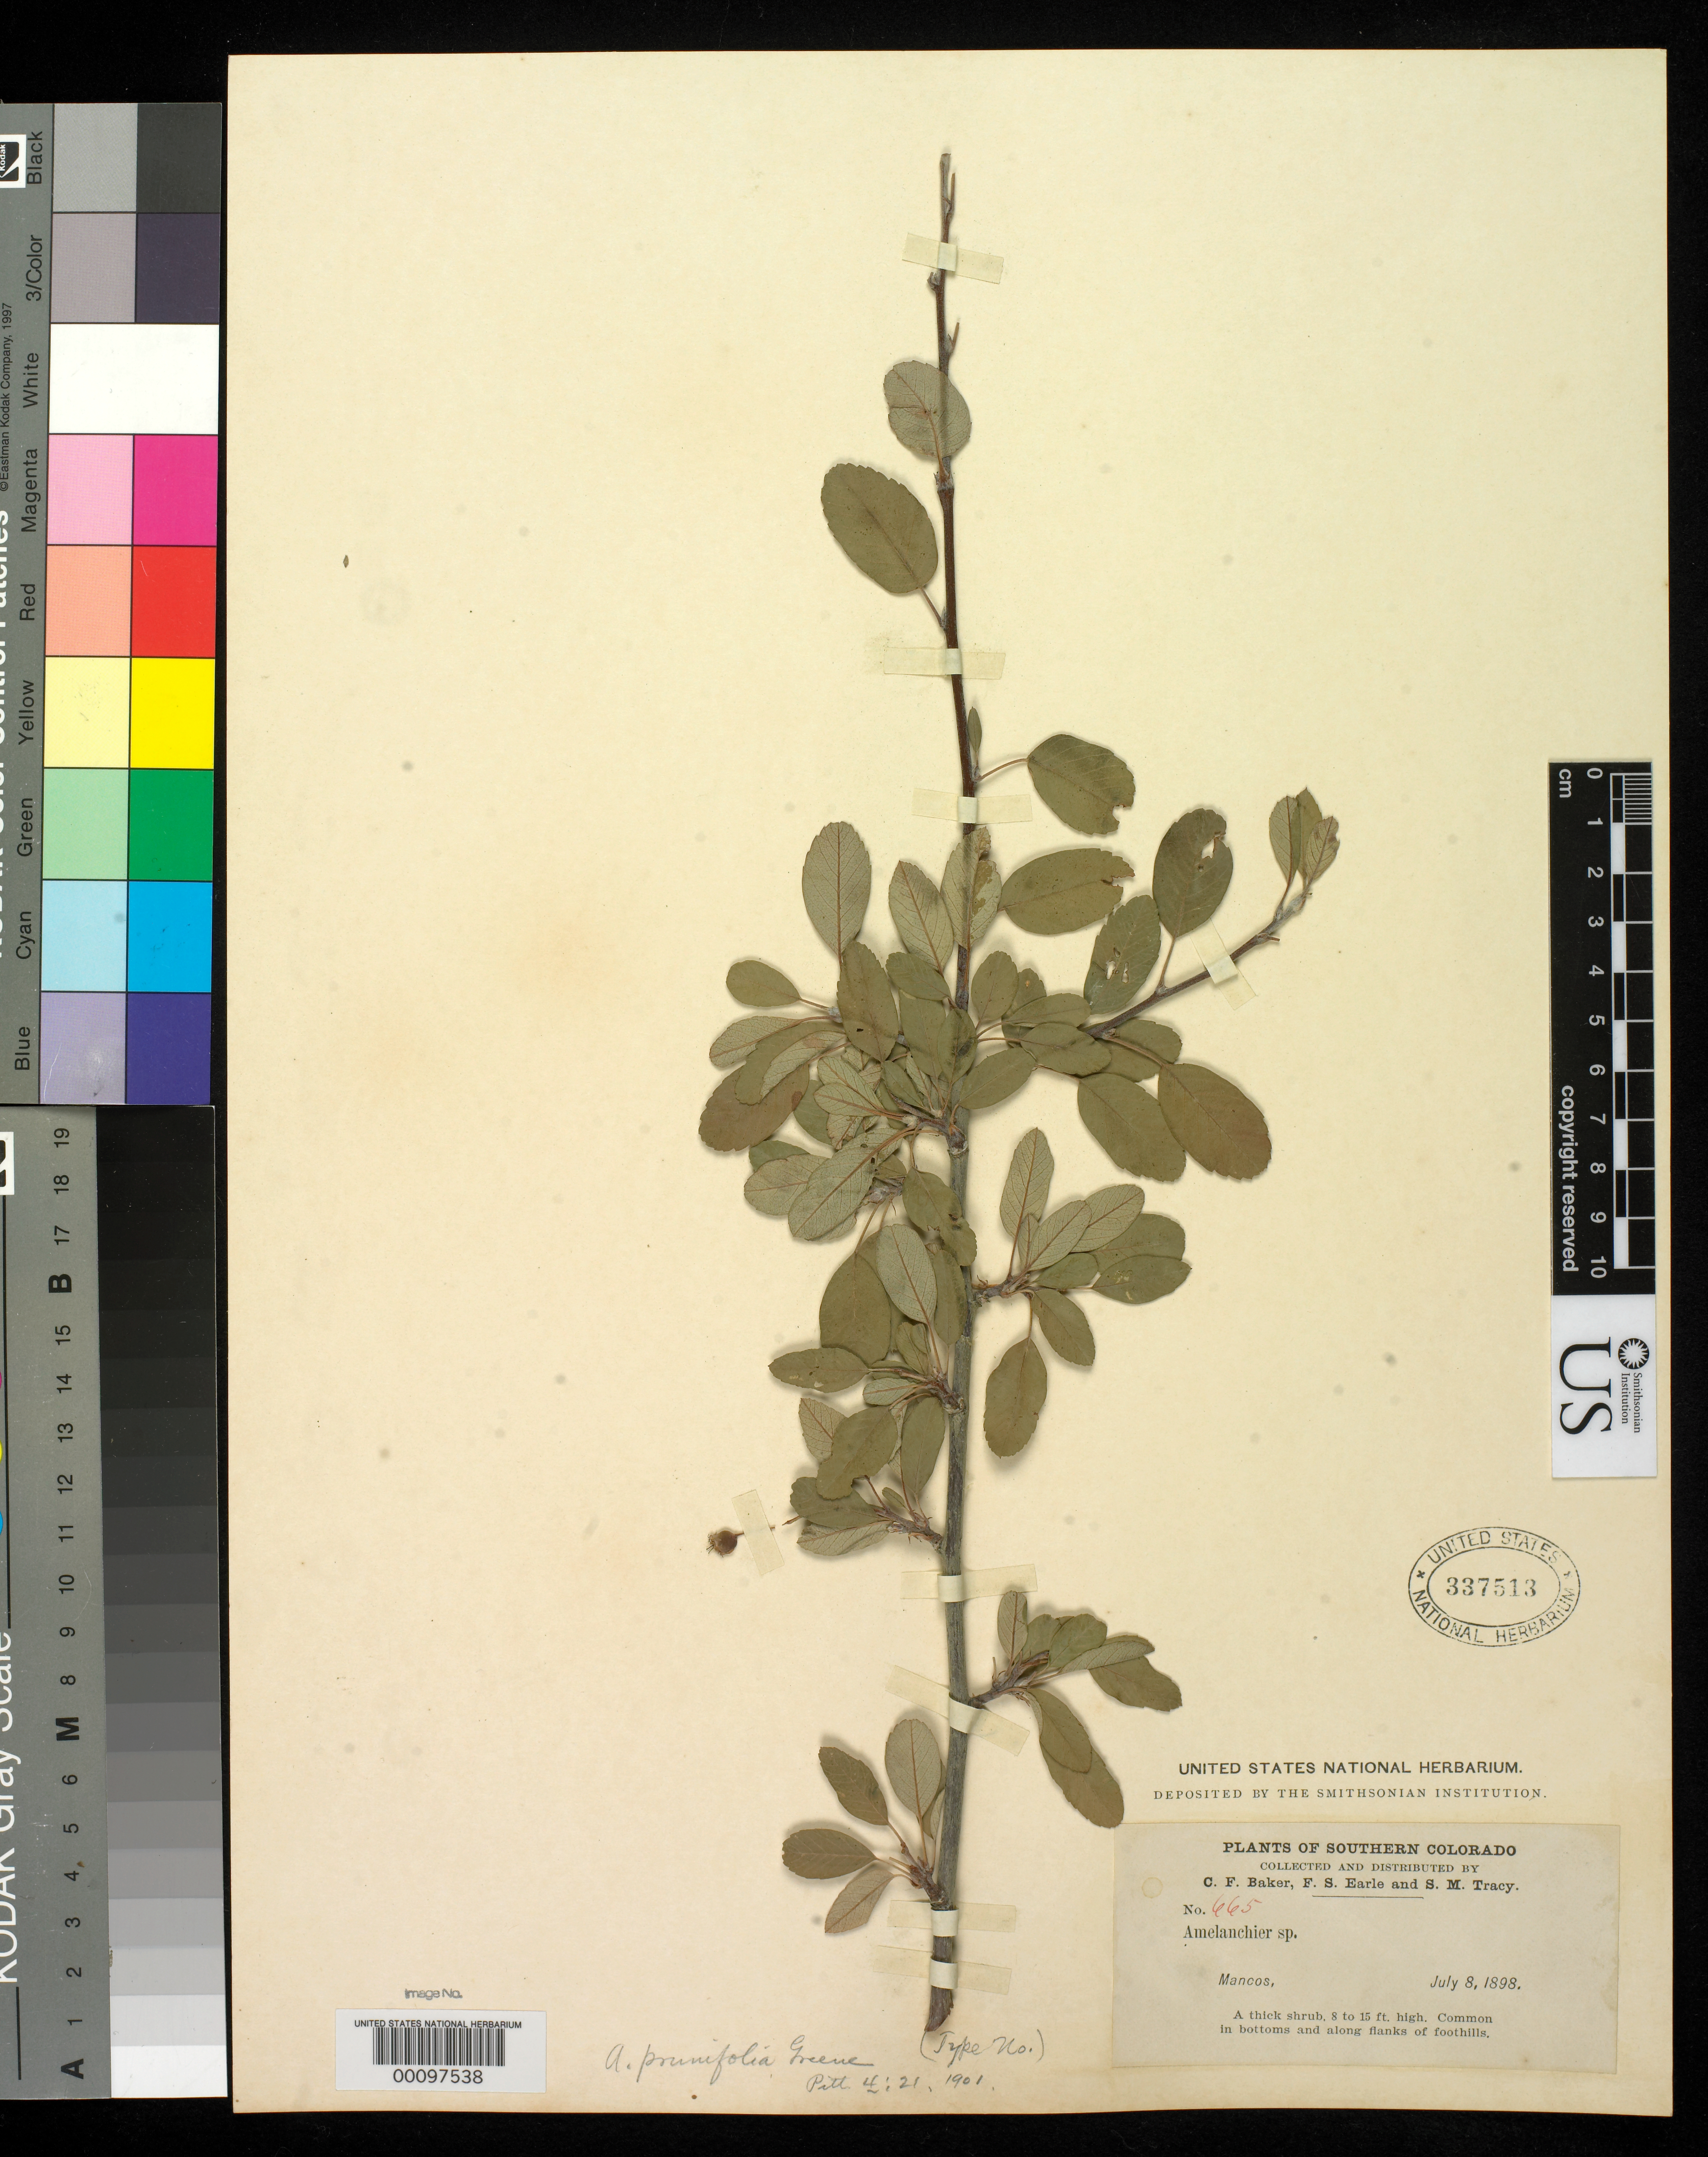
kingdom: Plantae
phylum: Tracheophyta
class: Magnoliopsida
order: Rosales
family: Rosaceae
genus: Amelanchier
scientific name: Amelanchier prunifolia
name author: Greene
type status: Isotype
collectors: C. F. Baker, F. S. Earle & S. M. Tracy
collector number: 665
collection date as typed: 08 Jul 1898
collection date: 1898-07-08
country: United States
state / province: Colorado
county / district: Montezuma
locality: Mancos.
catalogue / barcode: US 337513